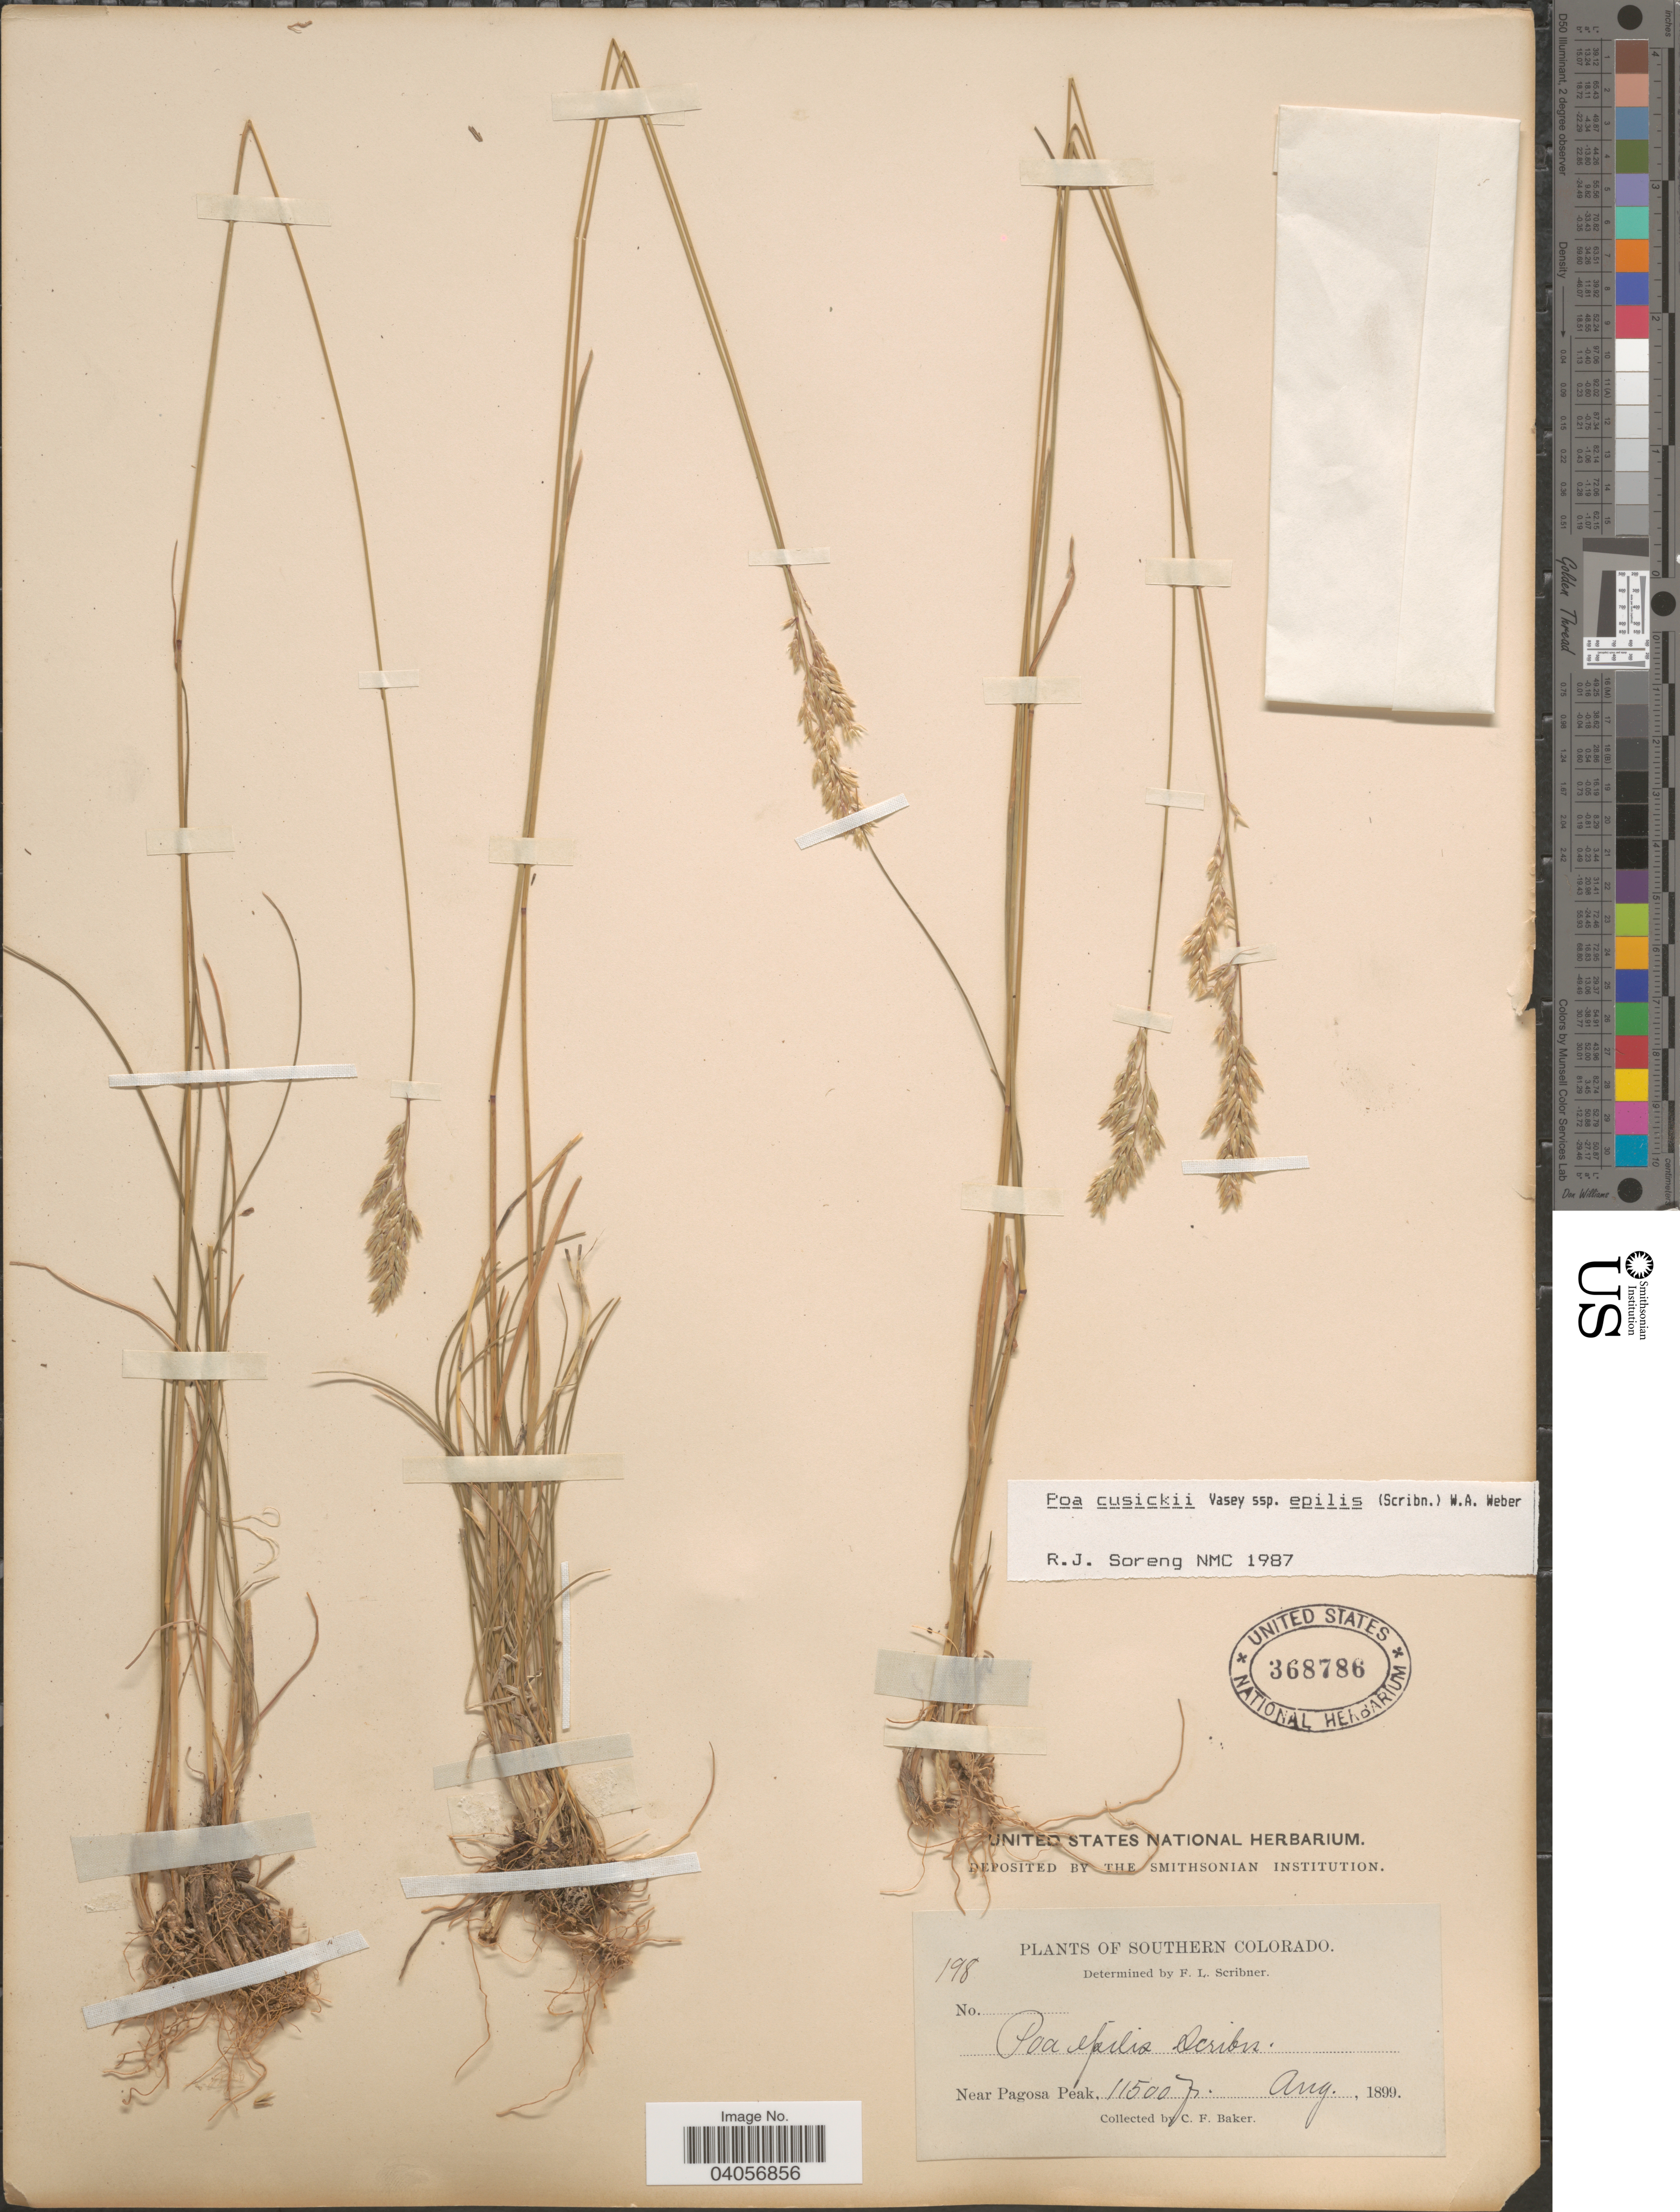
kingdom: Plantae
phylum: Tracheophyta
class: Liliopsida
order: Poales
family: Poaceae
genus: Poa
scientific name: Poa cusickii subsp. epilis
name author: (Scribn.) W.A. Weber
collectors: C. F. Baker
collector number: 198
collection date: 1899-08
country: United States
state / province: Colorado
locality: Southern Colorado. Near Pagosa Peak.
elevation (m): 3505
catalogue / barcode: US 368786